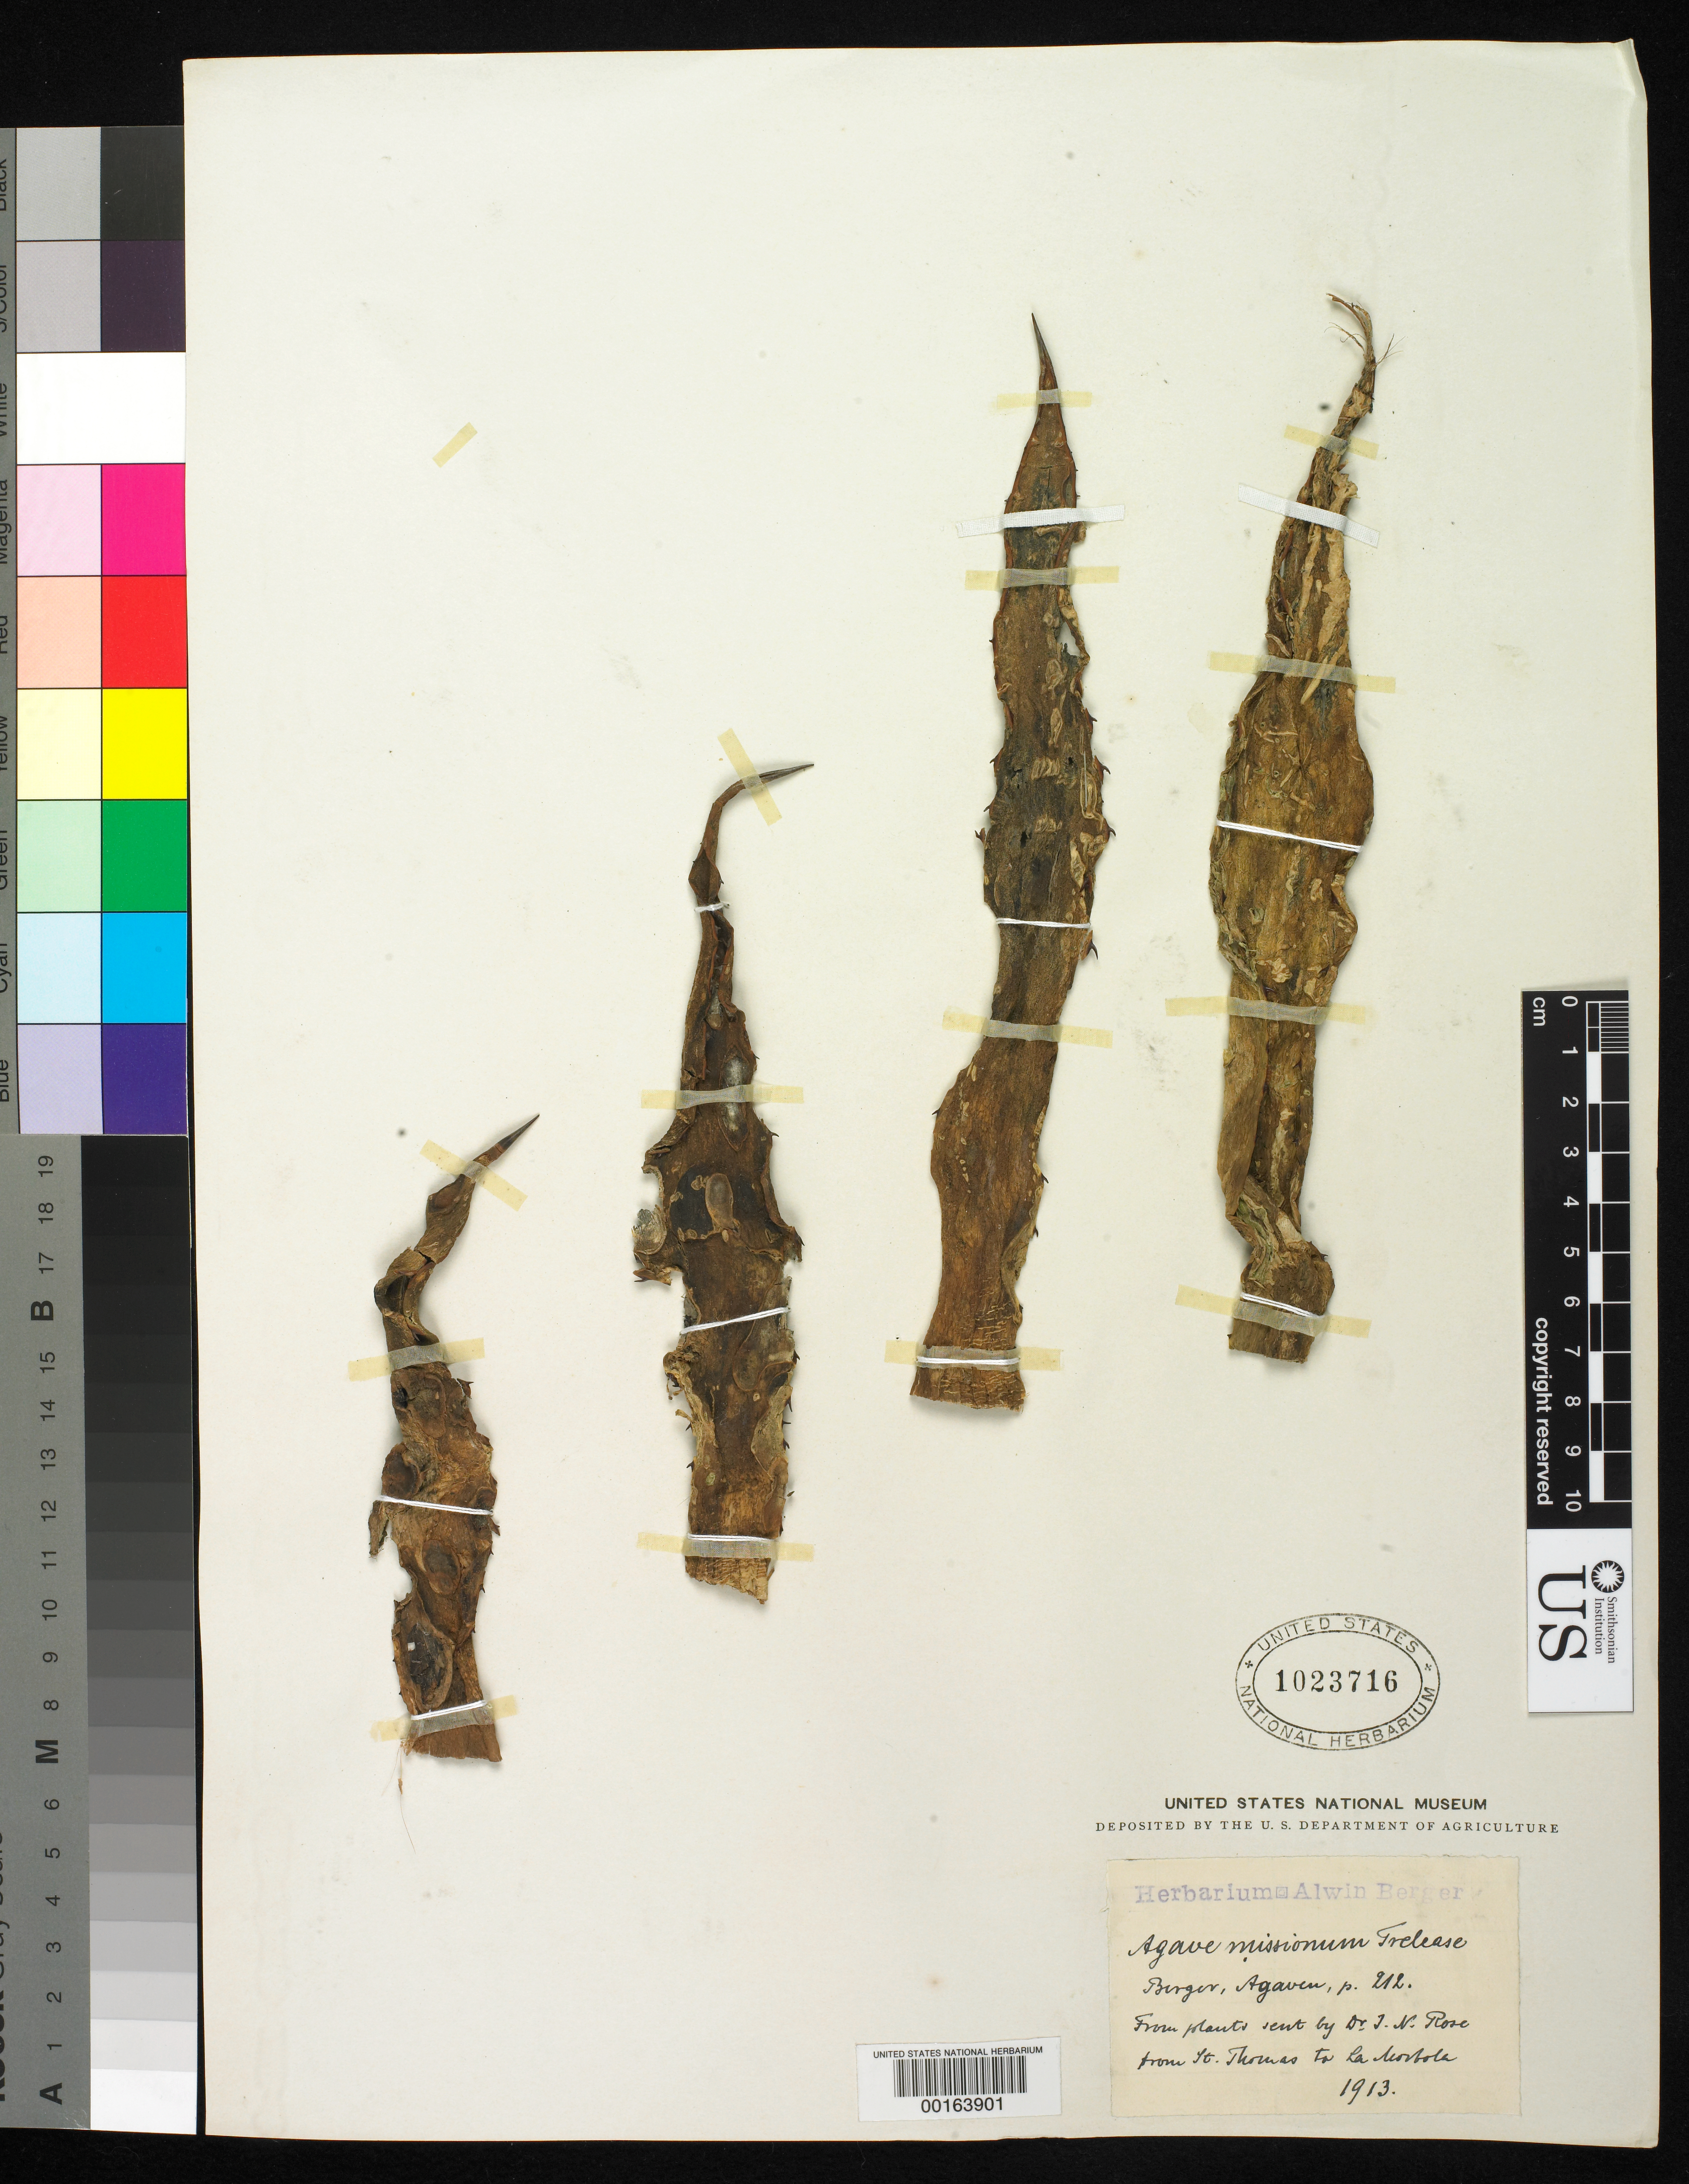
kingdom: Plantae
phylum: Tracheophyta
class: Liliopsida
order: Asparagales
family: Asparagaceae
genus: Agave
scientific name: Agave missionum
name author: Trel.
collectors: ex herb. A. Berger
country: U.S. Virgin Islands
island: St. Thomas Island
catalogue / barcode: US 1023716